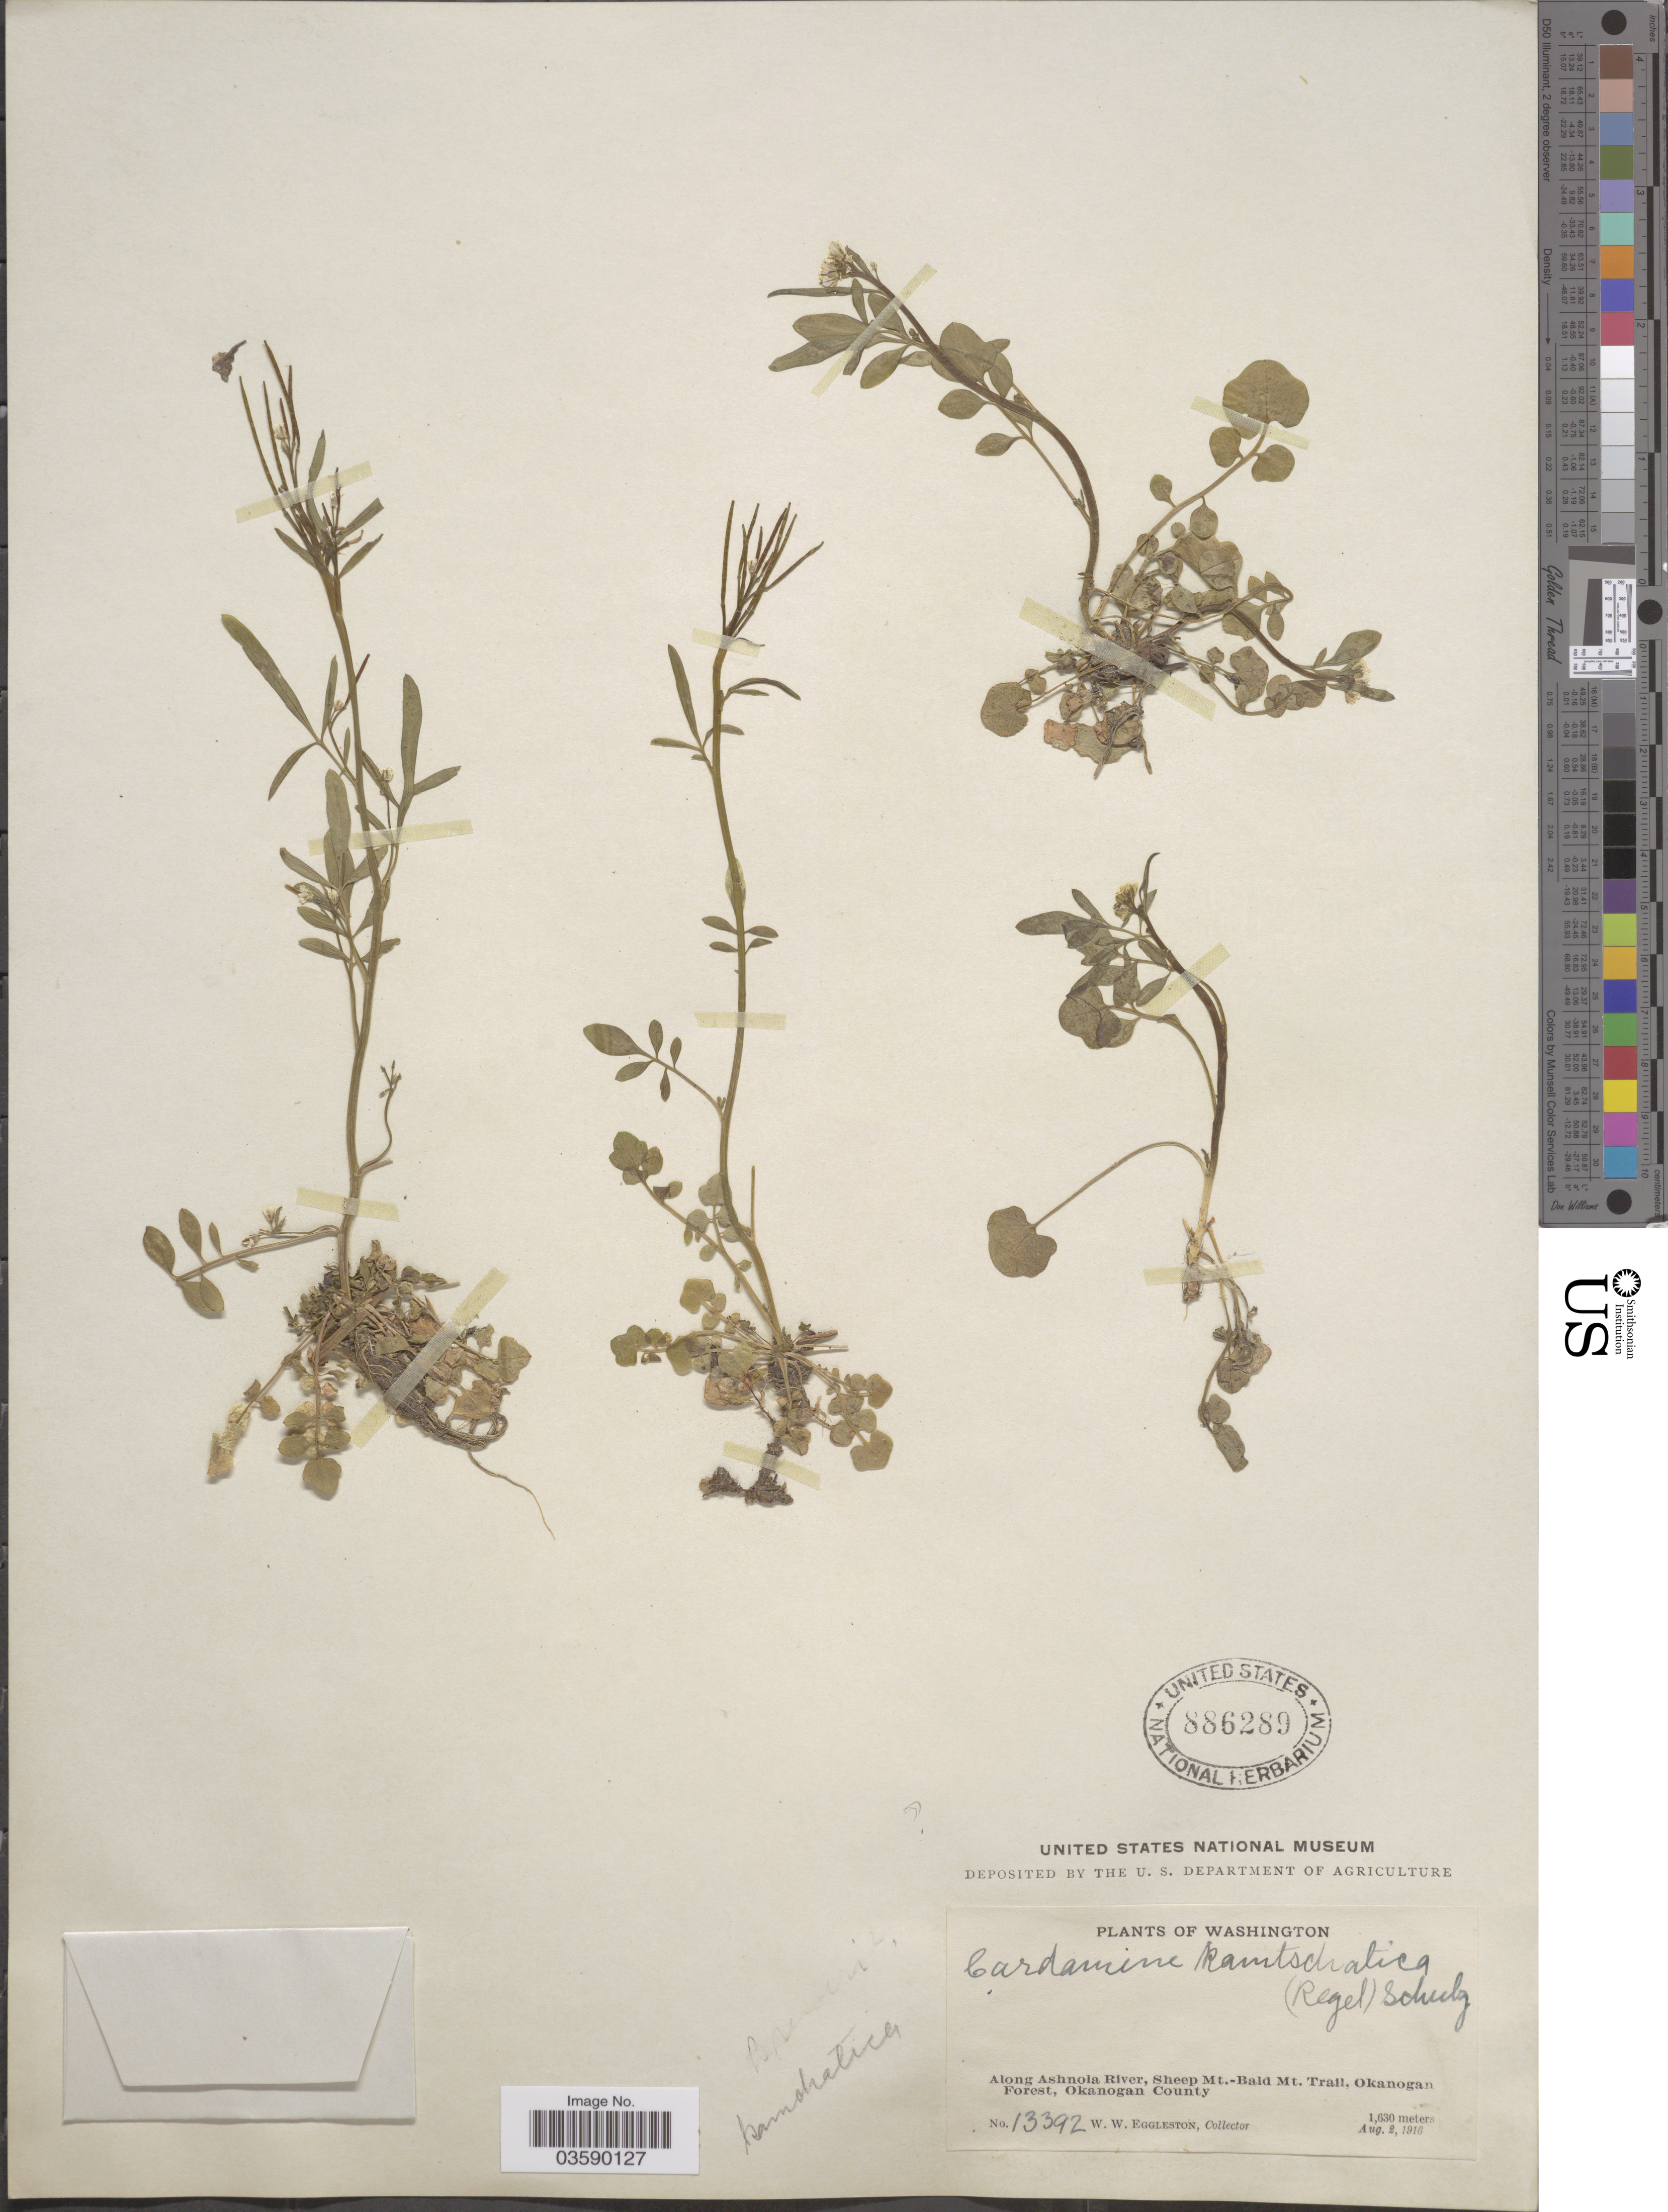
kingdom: Plantae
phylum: Tracheophyta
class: Magnoliopsida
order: Brassicales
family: Brassicaceae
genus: Cardamine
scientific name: Cardamine sp.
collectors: W. W. Eggleston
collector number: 13392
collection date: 1916-08-02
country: United States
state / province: Washington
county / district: Okanogan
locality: Along Ashnola River, Sheep Mt. - Bald Mt. Trail, Okanogan Forest, Okanogan County.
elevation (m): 1630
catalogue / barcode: US 886289